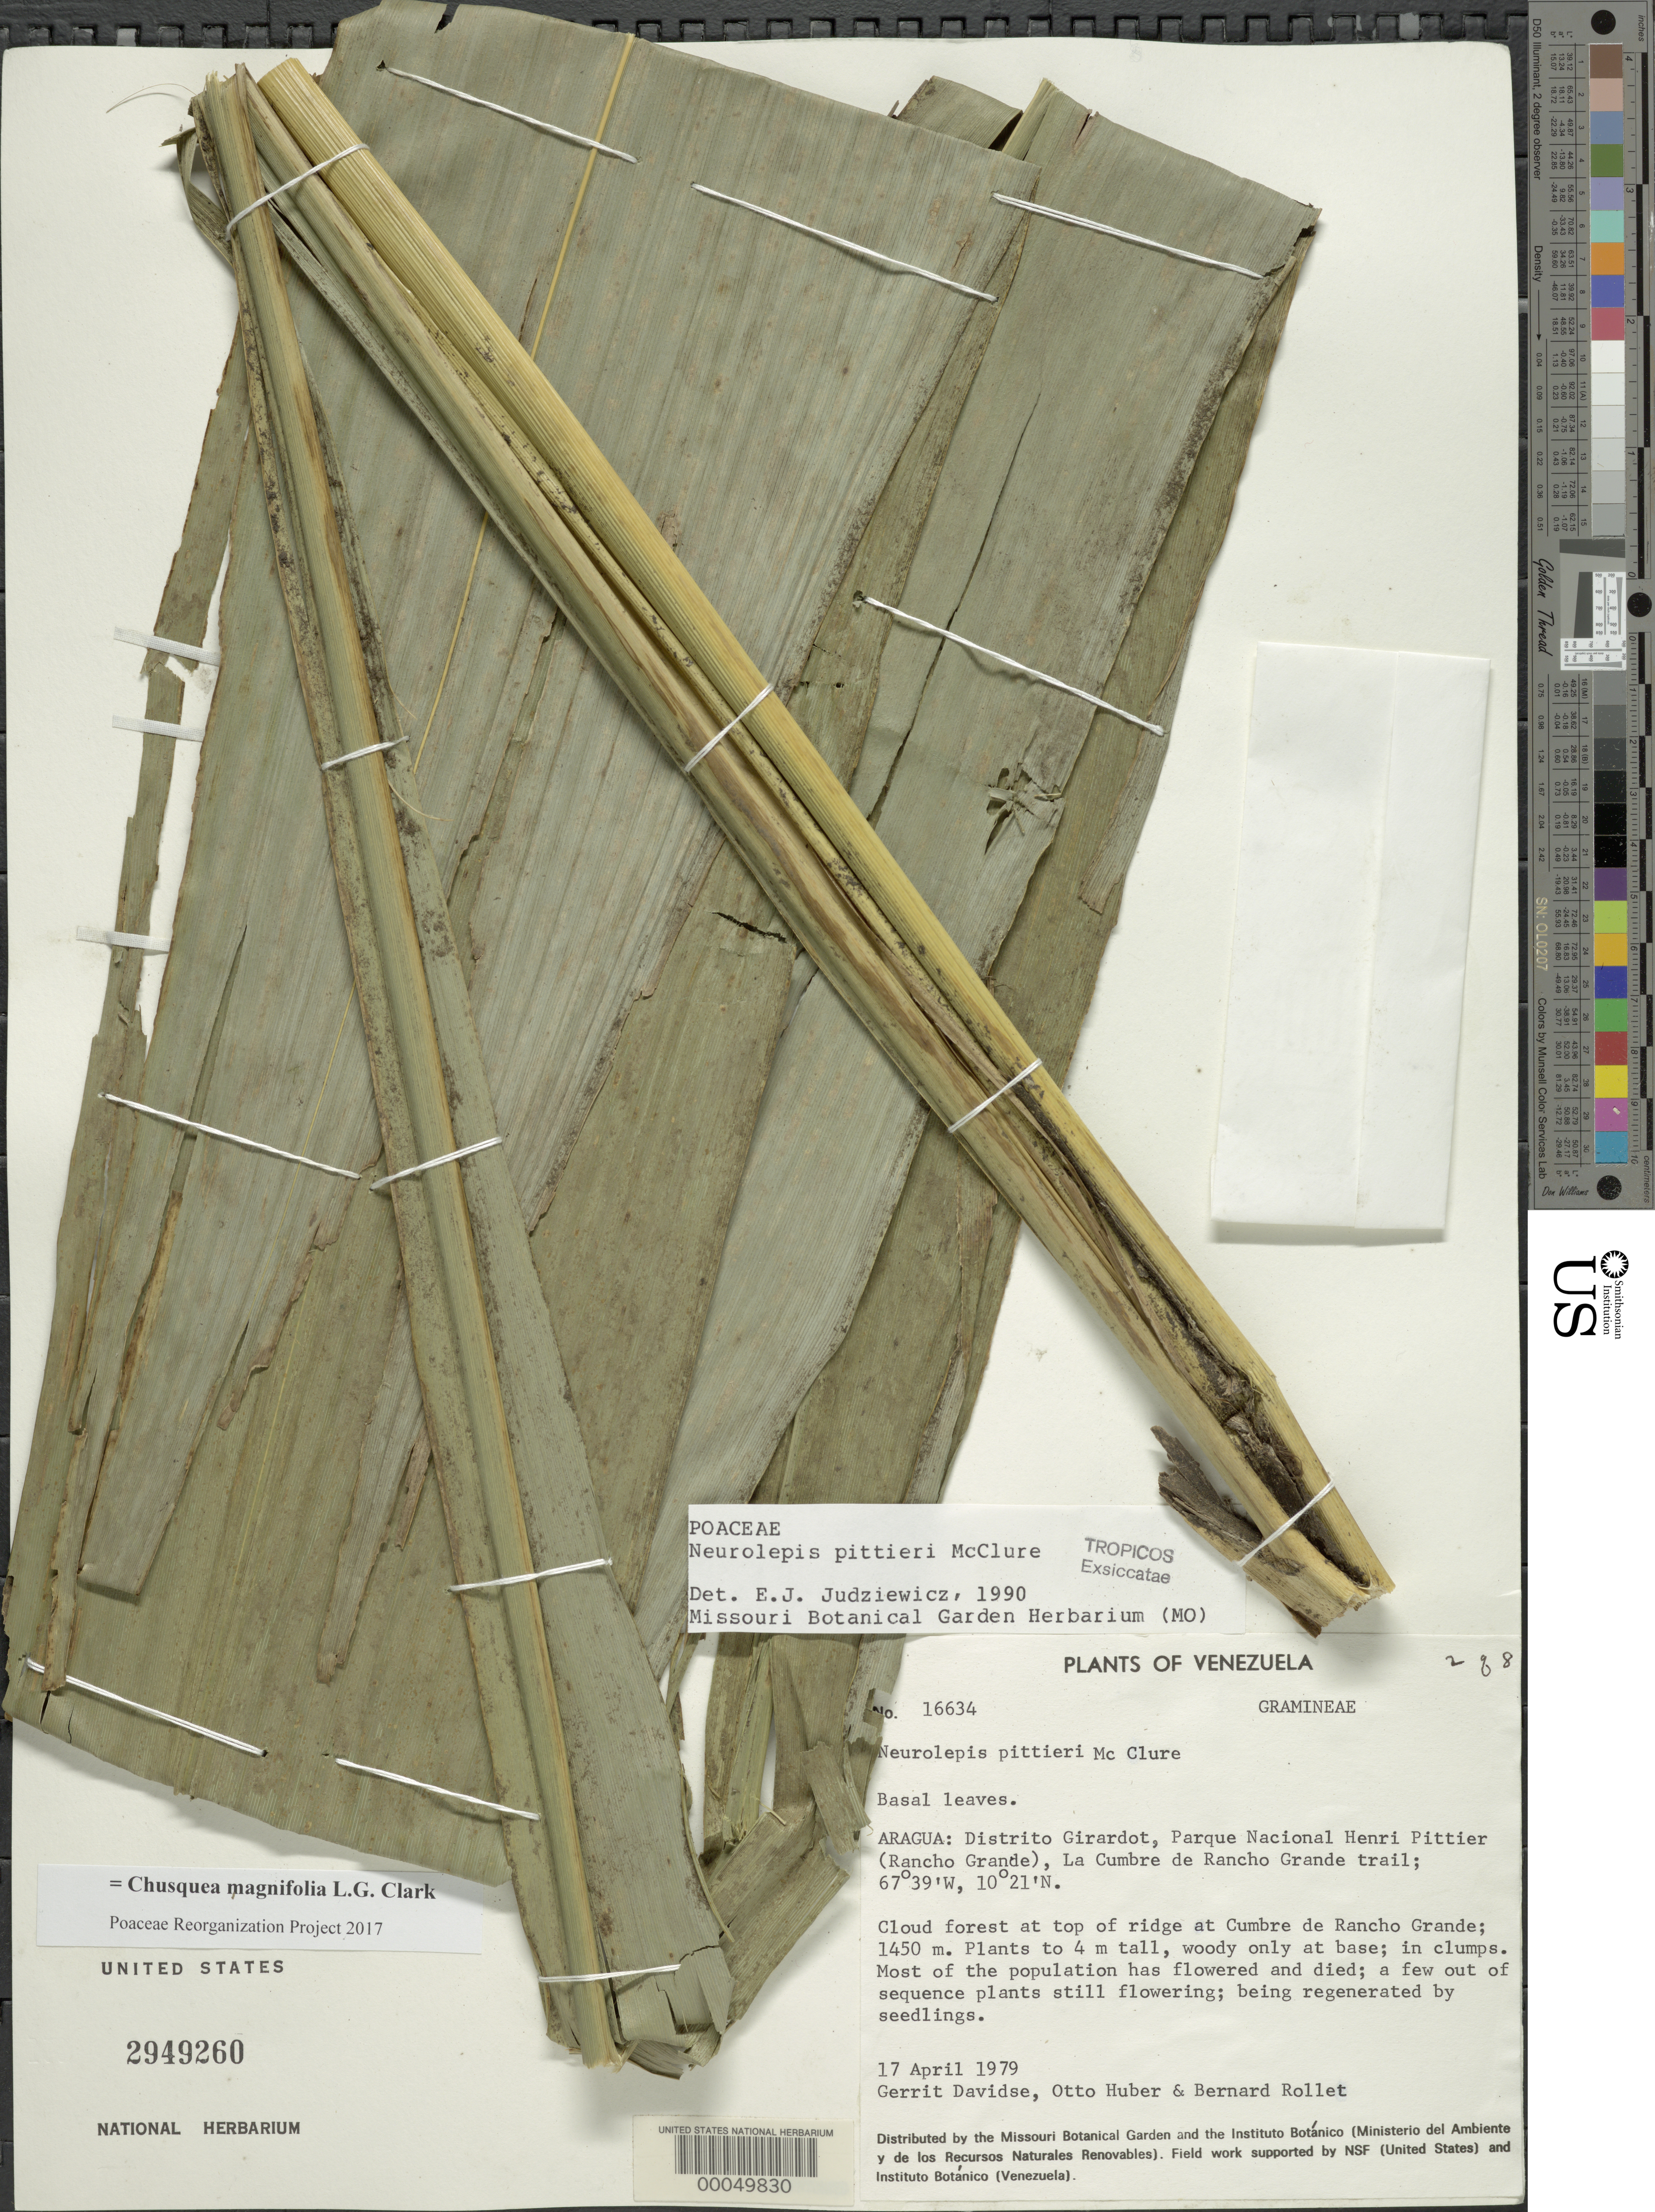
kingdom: Plantae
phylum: Tracheophyta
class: Liliopsida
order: Poales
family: Poaceae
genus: Chusquea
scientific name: Chusquea magnifolia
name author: L.G. Clark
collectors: G. Davidse, O. Huber & B. Rollet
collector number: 16634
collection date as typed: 17 Apr 1979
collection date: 1979-04-17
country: Venezuela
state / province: Aragua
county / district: Girardot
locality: Parque nacional henri pittier (rancho grande); ridge at cumbre de rancho grande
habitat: Cloud forest at top of ridge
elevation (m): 1450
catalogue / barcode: US 2949260